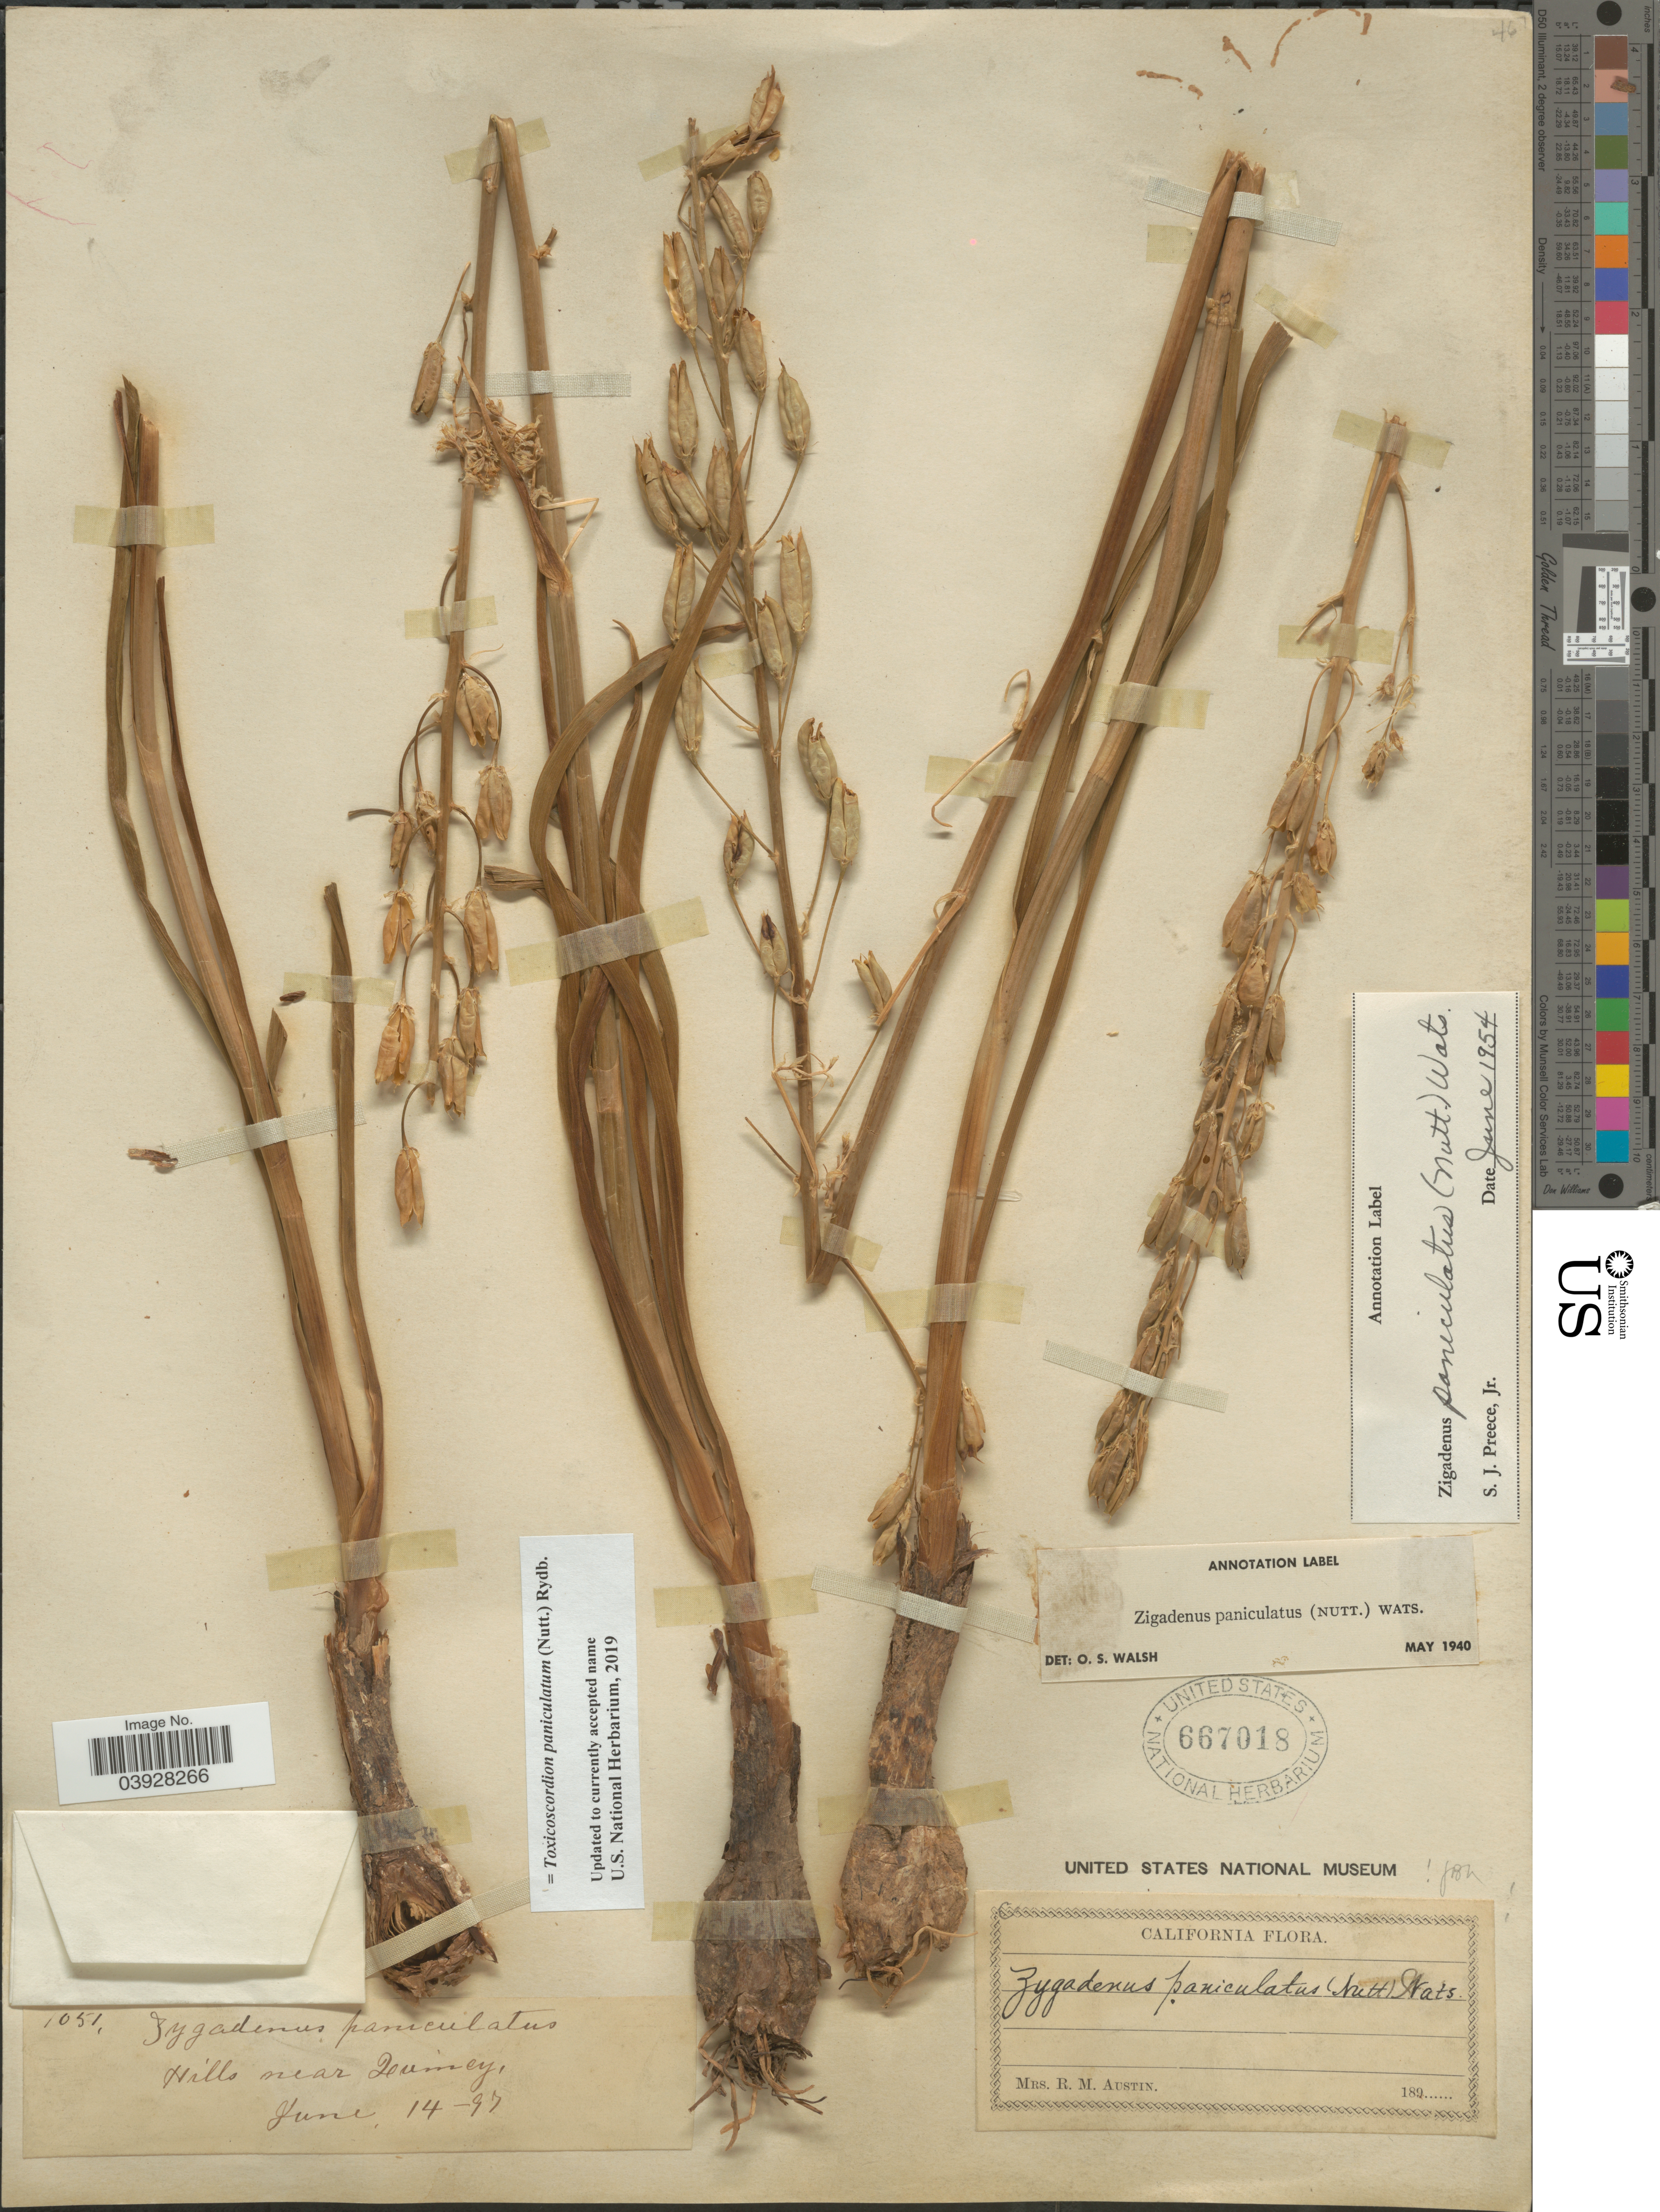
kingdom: Plantae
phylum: Tracheophyta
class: Liliopsida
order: Liliales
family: Melanthiaceae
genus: Toxicoscordion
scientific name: Toxicoscordion paniculatum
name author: (Nutt.) Rydb.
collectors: R. Austin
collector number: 1051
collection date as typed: Transcribed d/m/y: 14/6/97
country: United States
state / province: California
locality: Hills near Quincy.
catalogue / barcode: US 667018